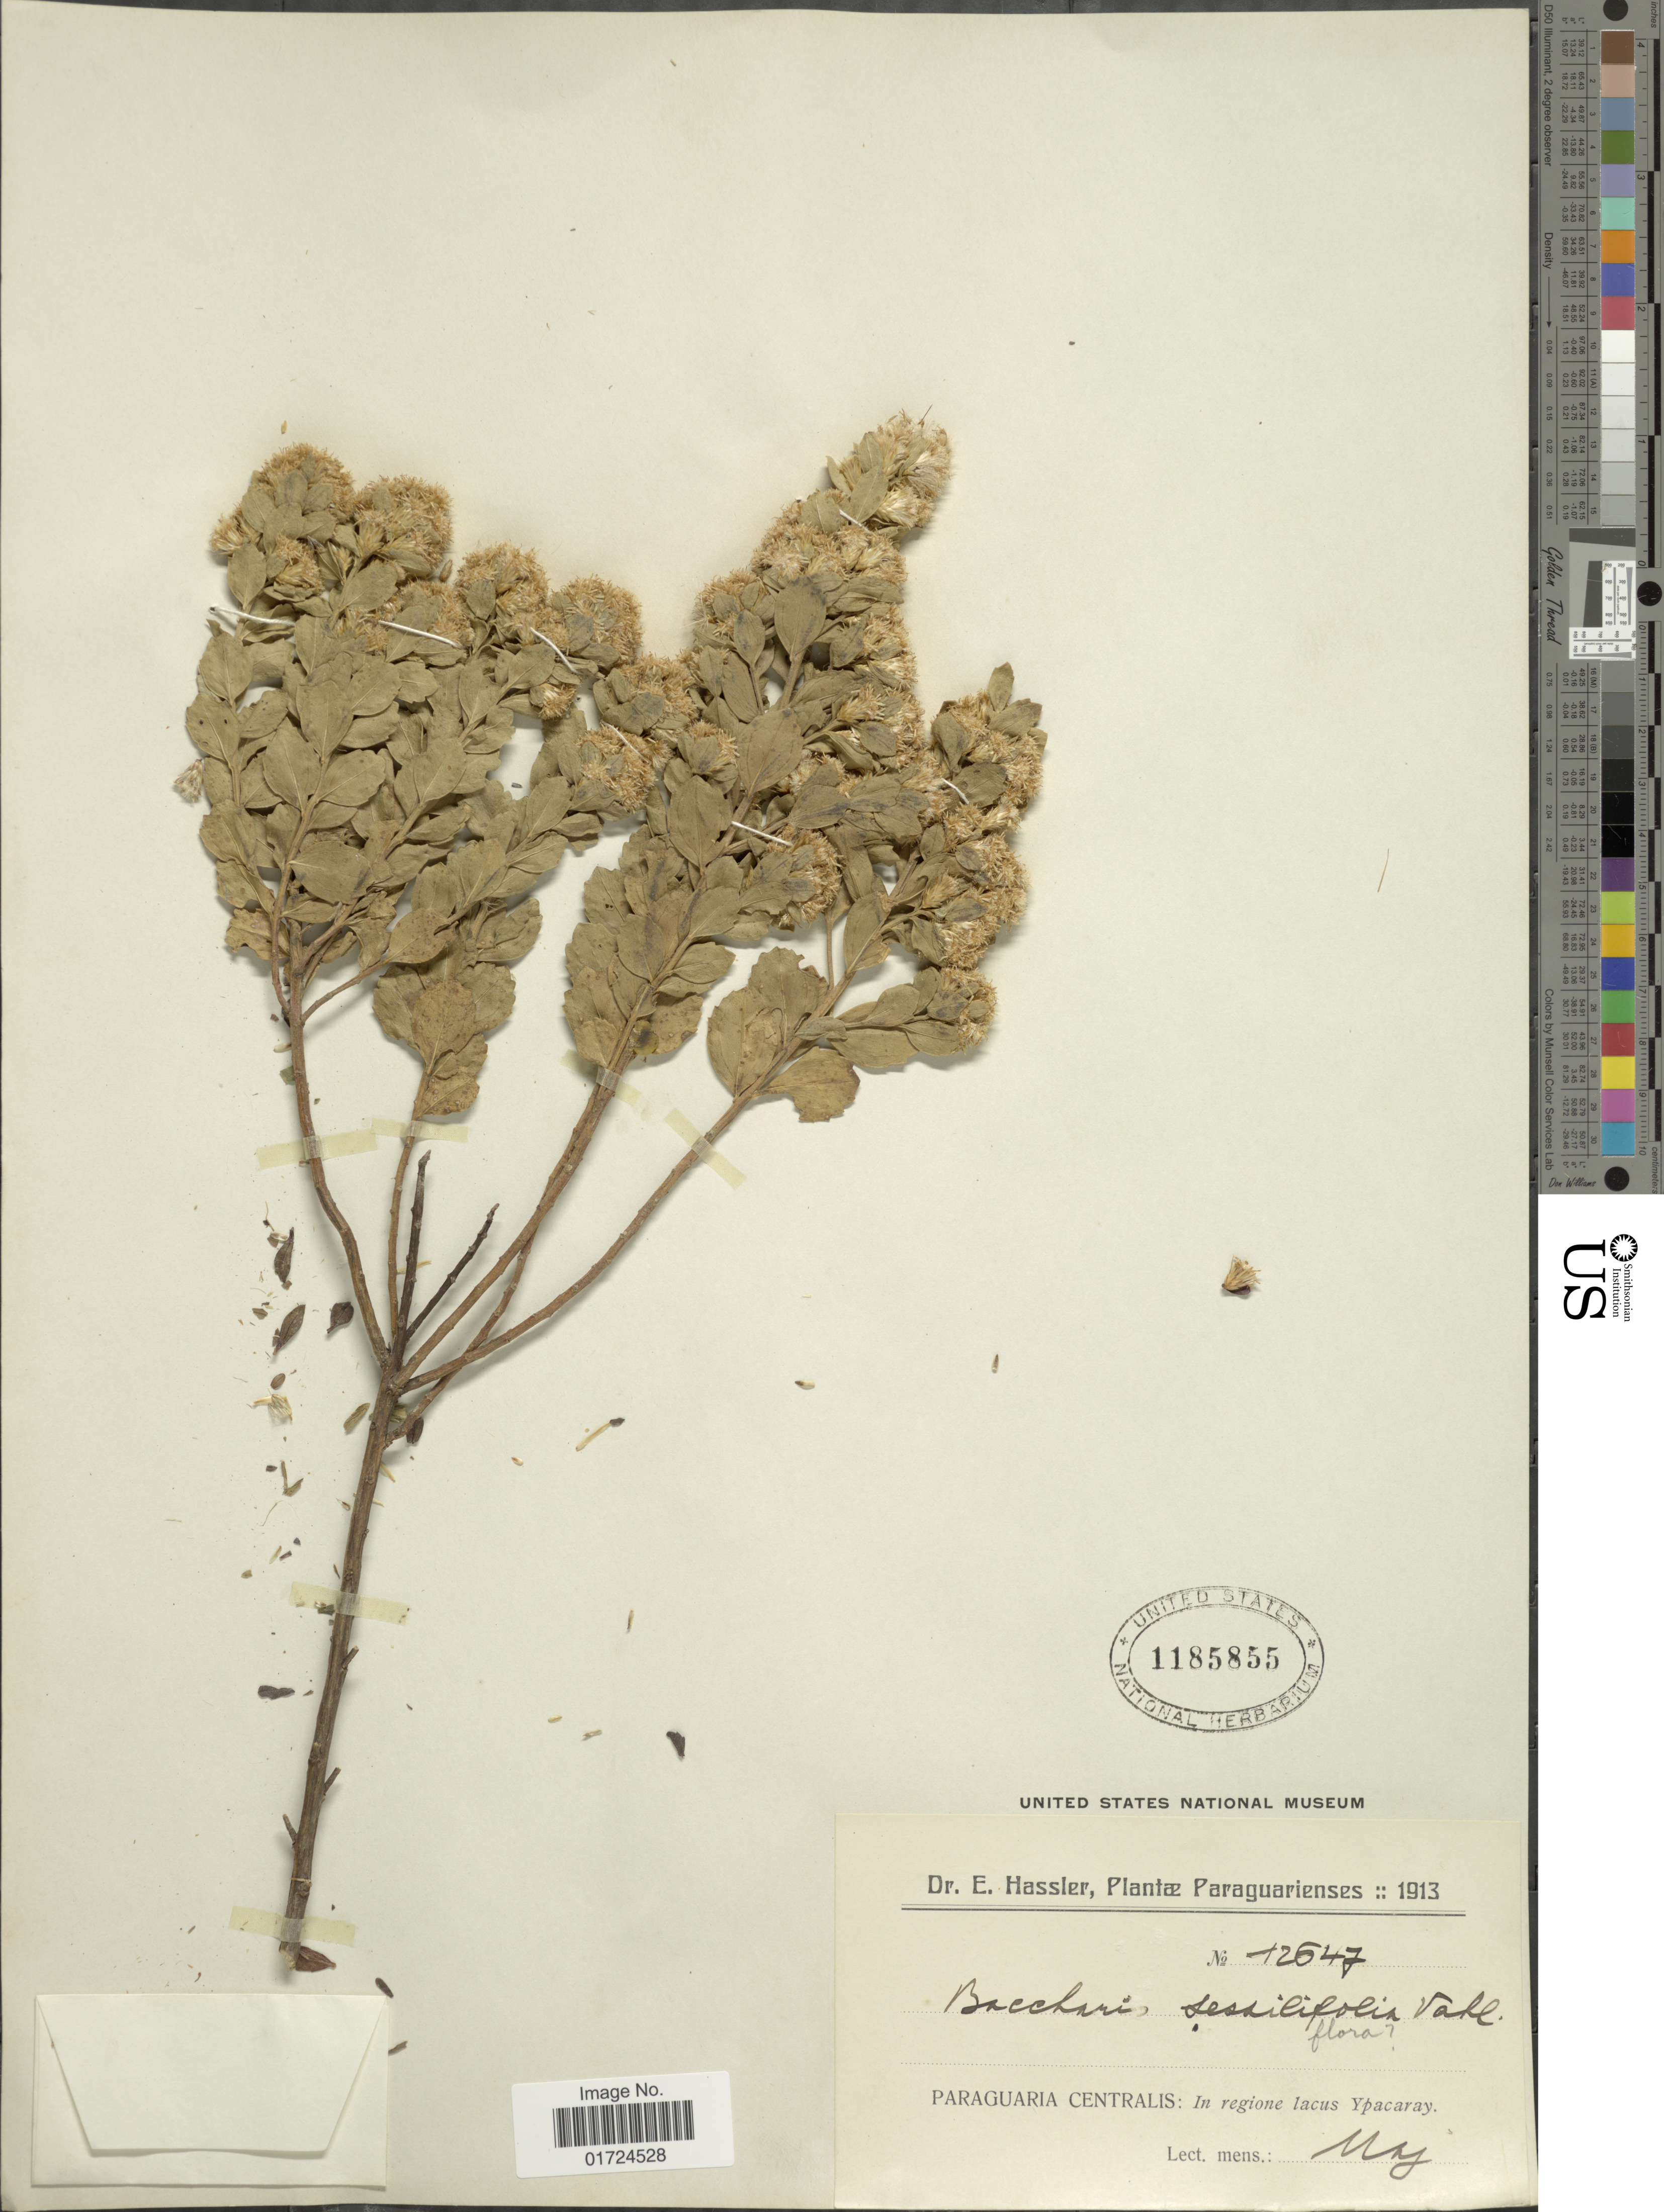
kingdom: Plantae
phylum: Tracheophyta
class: Magnoliopsida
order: Asterales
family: Asteraceae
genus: Baccharis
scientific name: Baccharis cognata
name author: DC.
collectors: E. Hassler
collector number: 12647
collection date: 1913-05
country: Paraguay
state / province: Central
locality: Paraguaria Centralis: In regione lacus Ypacaray.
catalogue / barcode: US 1185855